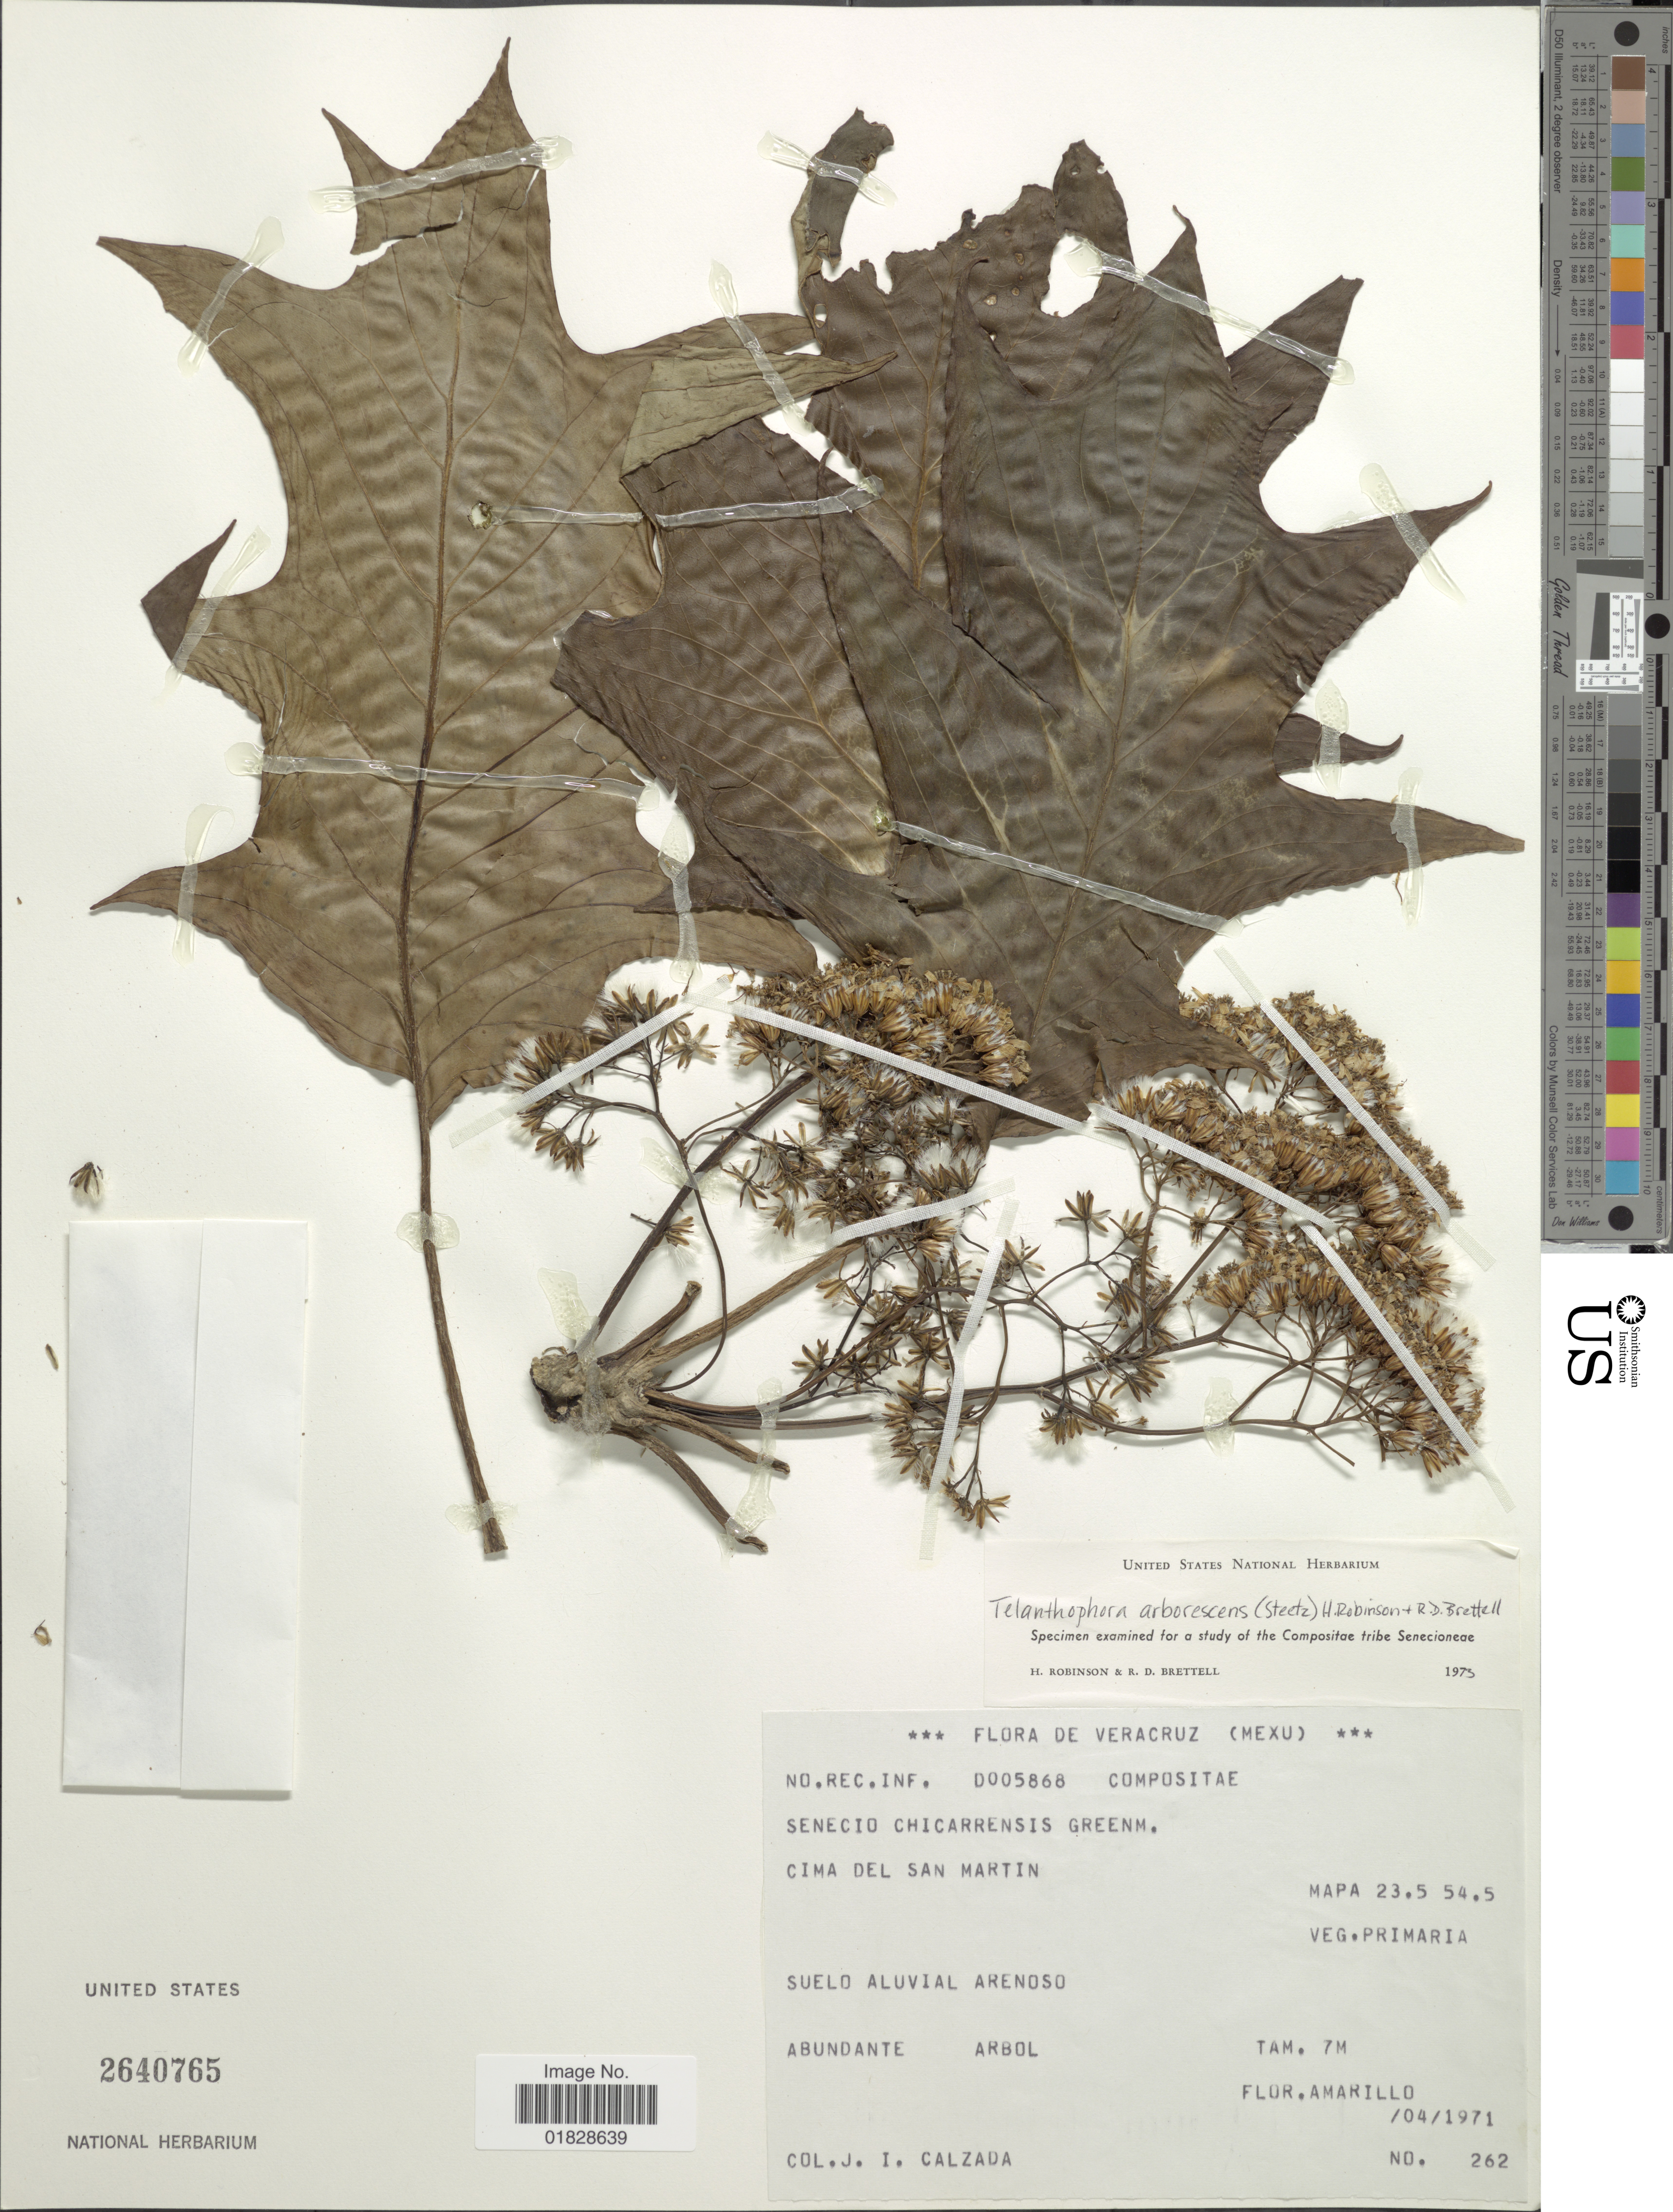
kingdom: Plantae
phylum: Tracheophyta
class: Magnoliopsida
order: Asterales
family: Asteraceae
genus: Telanthophora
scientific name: Telanthophora arborescens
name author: (Steetz) H. Rob. & Brettell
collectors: J. I. Calzada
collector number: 262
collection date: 1971-04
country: Mexico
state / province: Veracruz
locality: Veracruz (Mexu). Cima del San Martin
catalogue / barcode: US 2640765